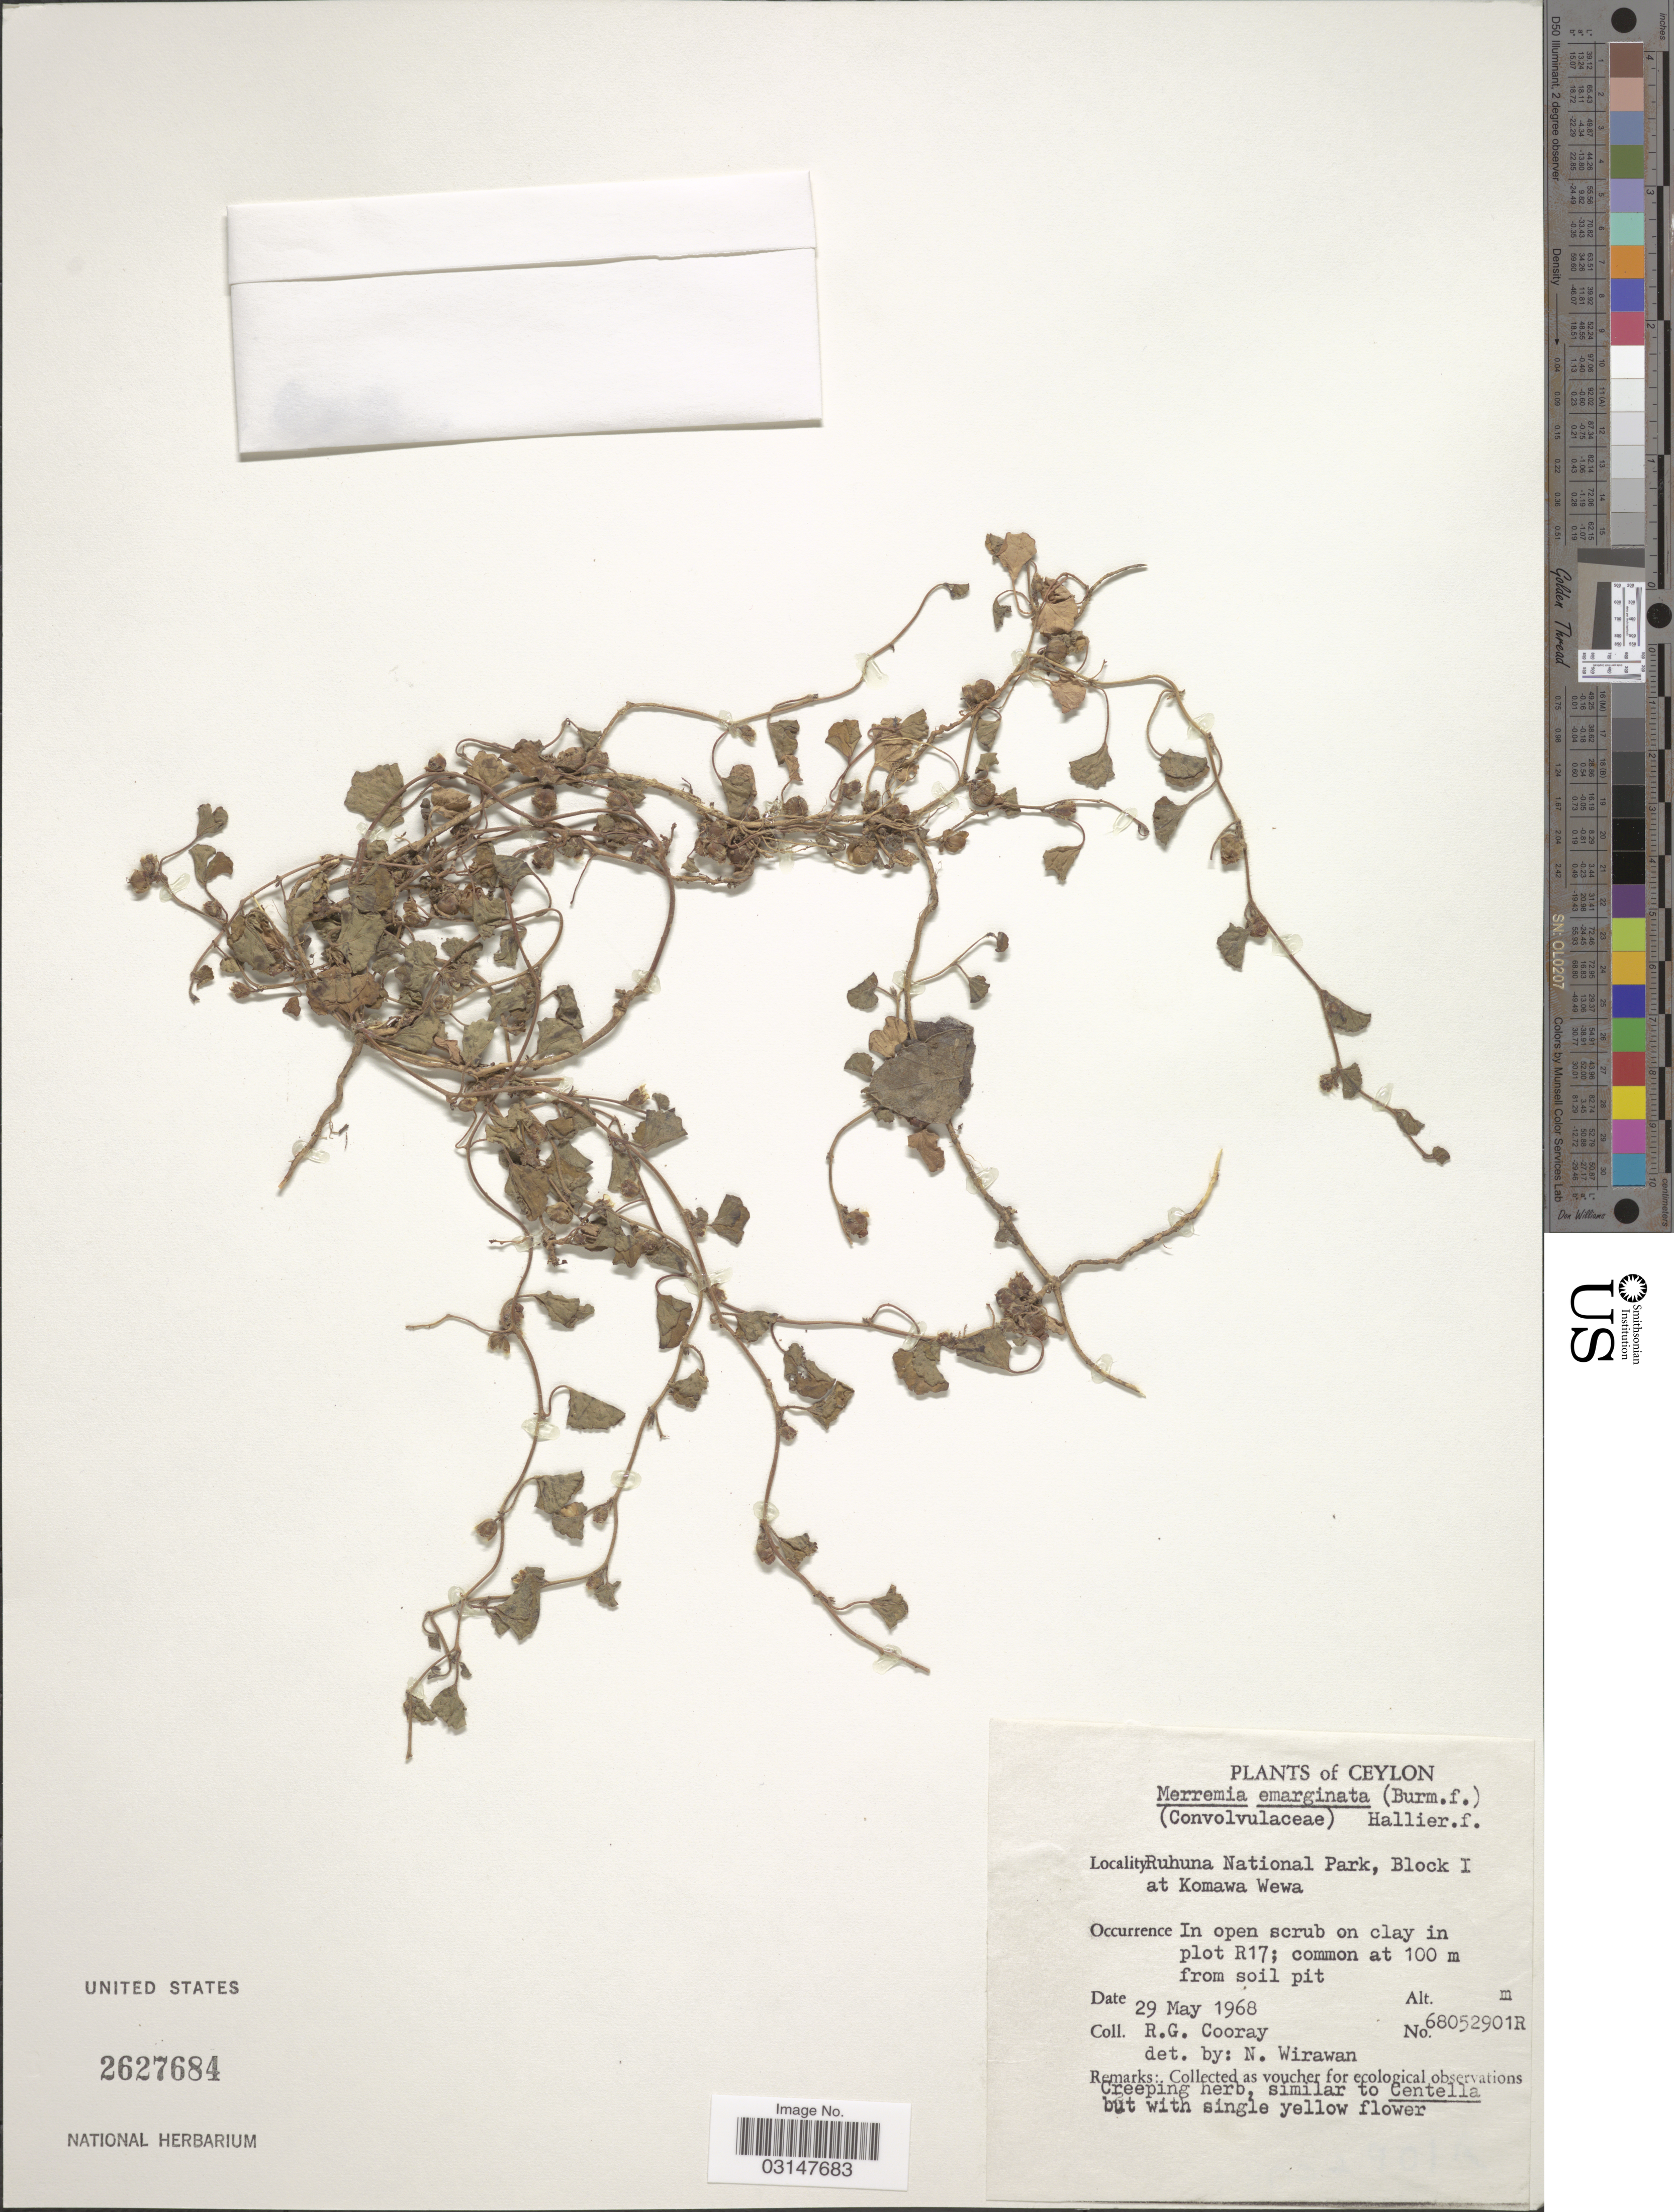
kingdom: Plantae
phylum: Tracheophyta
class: Magnoliopsida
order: Solanales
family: Convolvulaceae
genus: Merremia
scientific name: Merremia emarginata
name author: (Burm. f.) Hallier f.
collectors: R. Cooray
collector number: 68052901R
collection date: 1968-05-29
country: Sri Lanka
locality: Ceylon, Ruhuna National Park, Block 1 at Komawa Wewa, In open scrub on clay in plot R17.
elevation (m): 100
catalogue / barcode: US 2627684